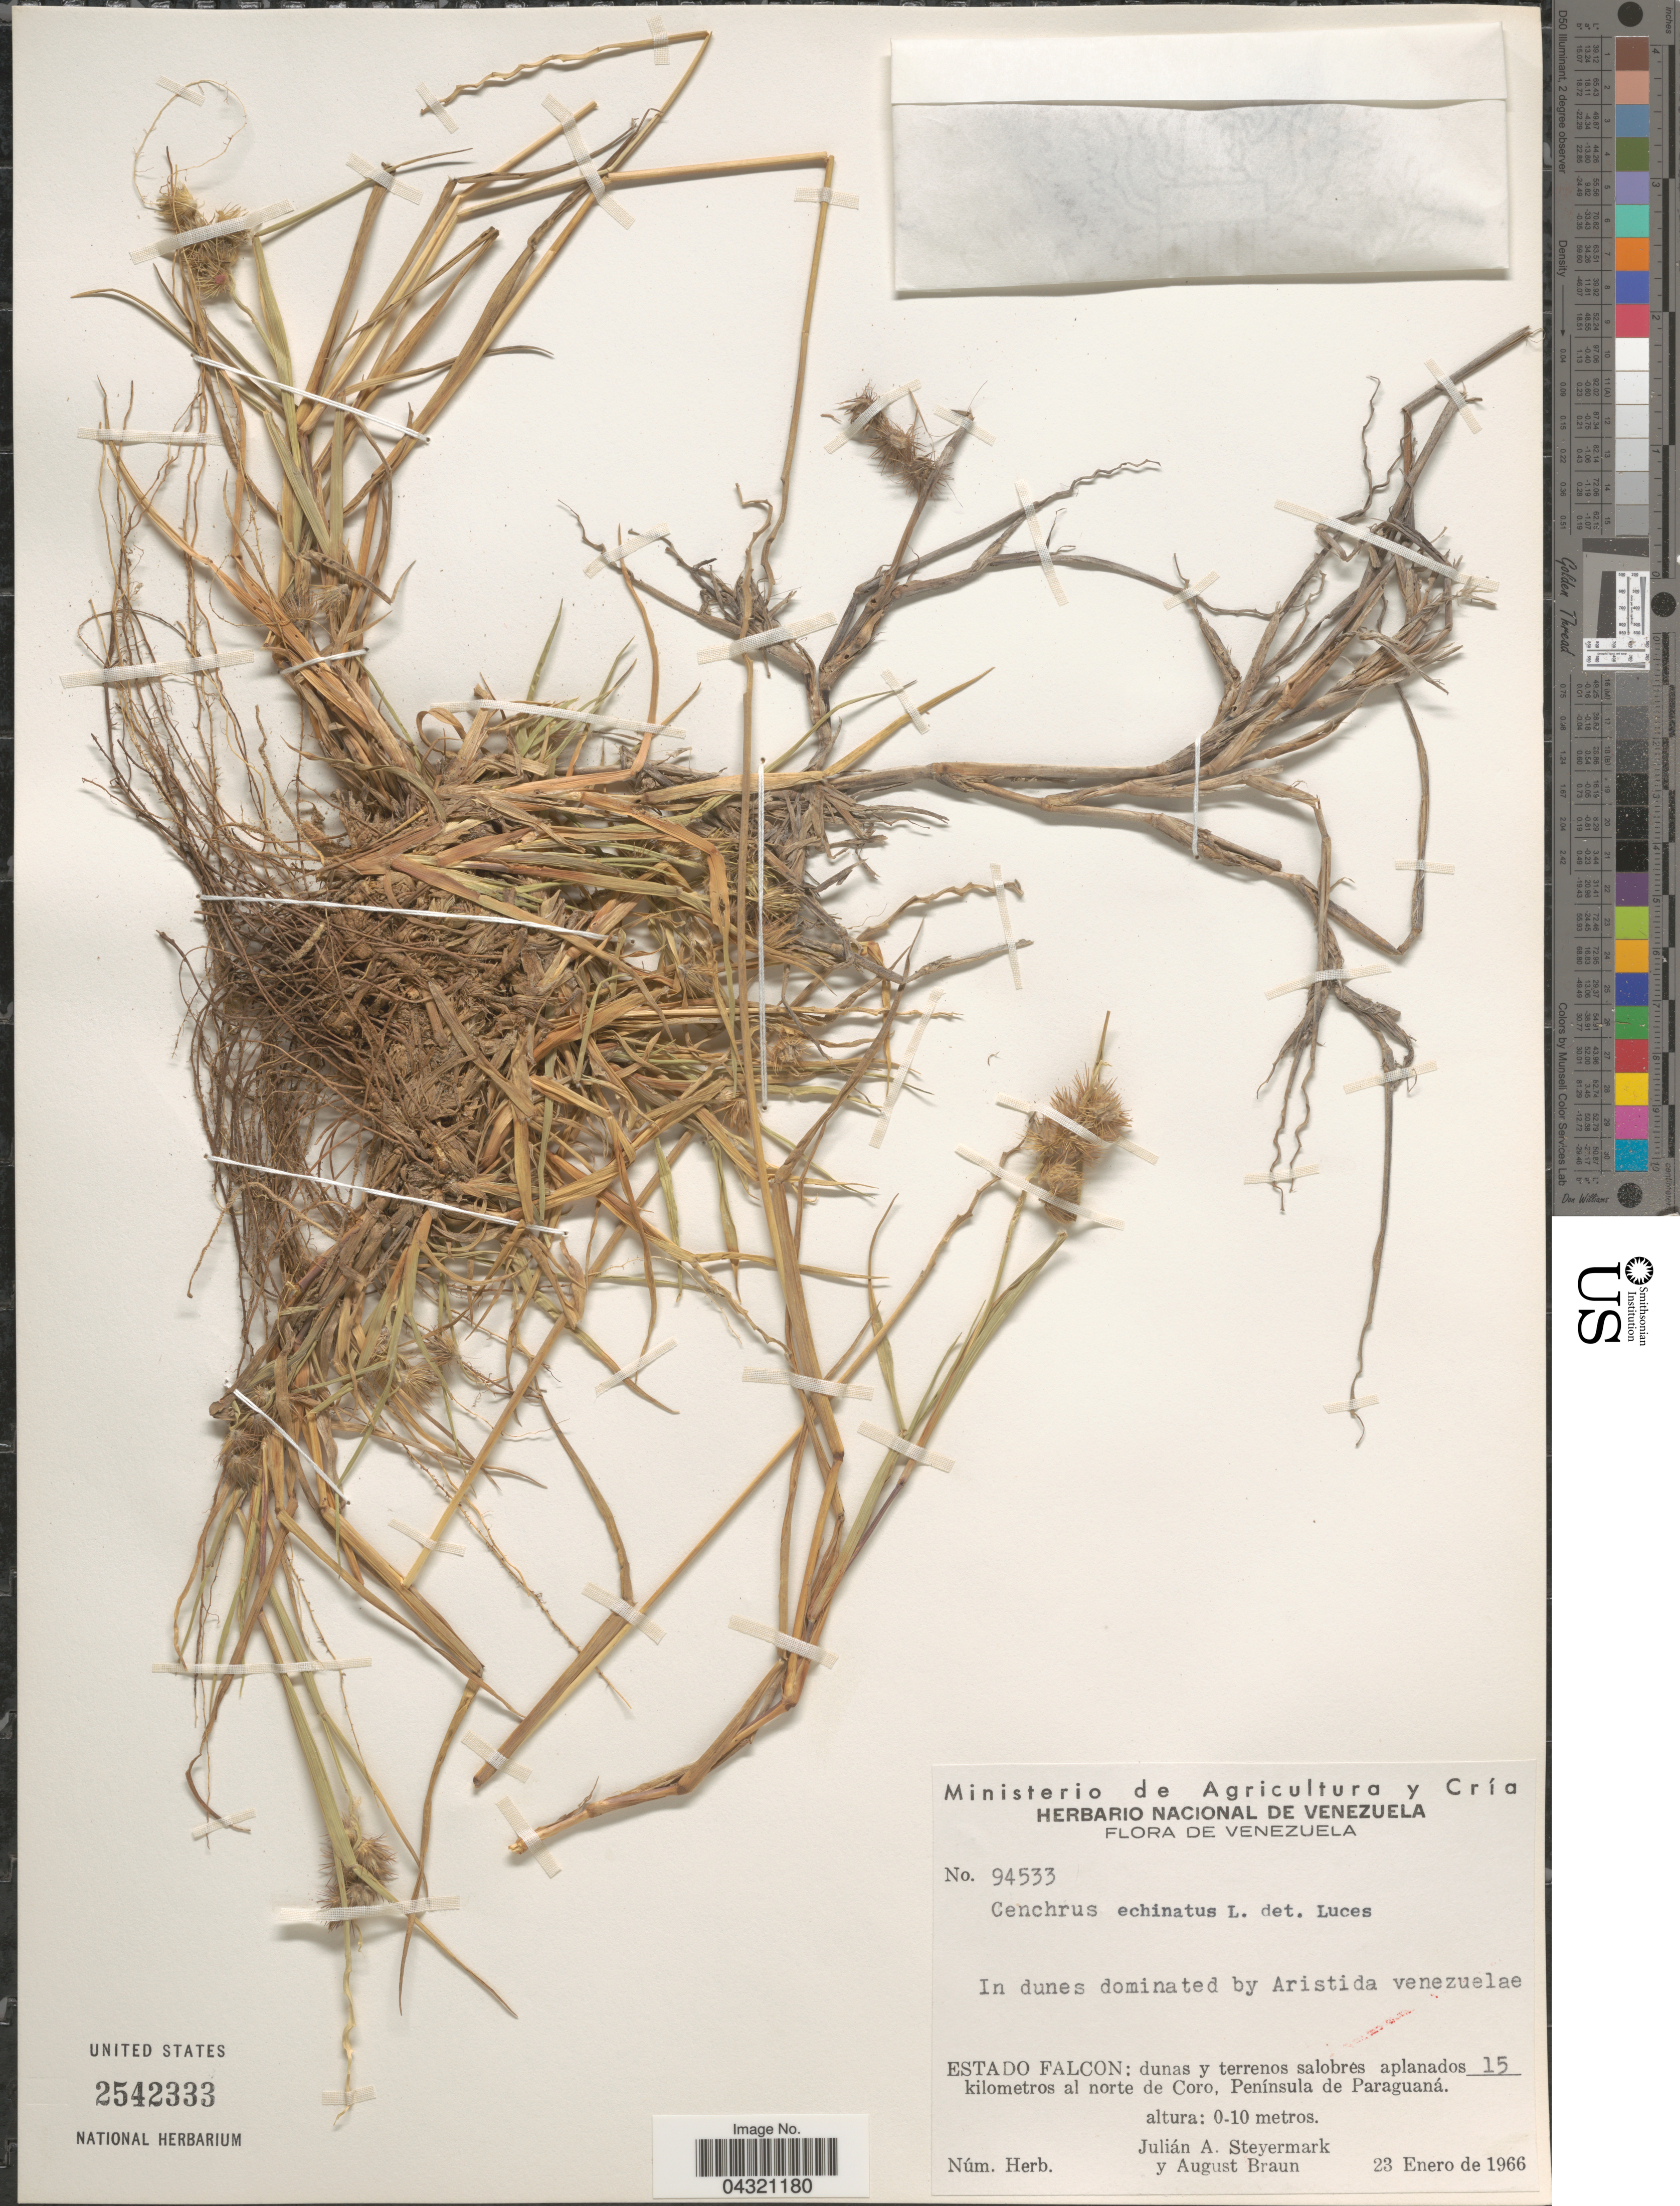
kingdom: Plantae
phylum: Tracheophyta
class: Liliopsida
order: Poales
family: Poaceae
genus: Cenchrus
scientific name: Cenchrus echinatus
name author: L.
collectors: J. Steyermark & A. Braun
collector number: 94533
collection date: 1966-01-23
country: Venezuela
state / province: Falcon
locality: Dunas y terrenos salobrés aplanados 15 kilometros al norte de Coro, Península de Paraguaná.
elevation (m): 0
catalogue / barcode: US 2542333